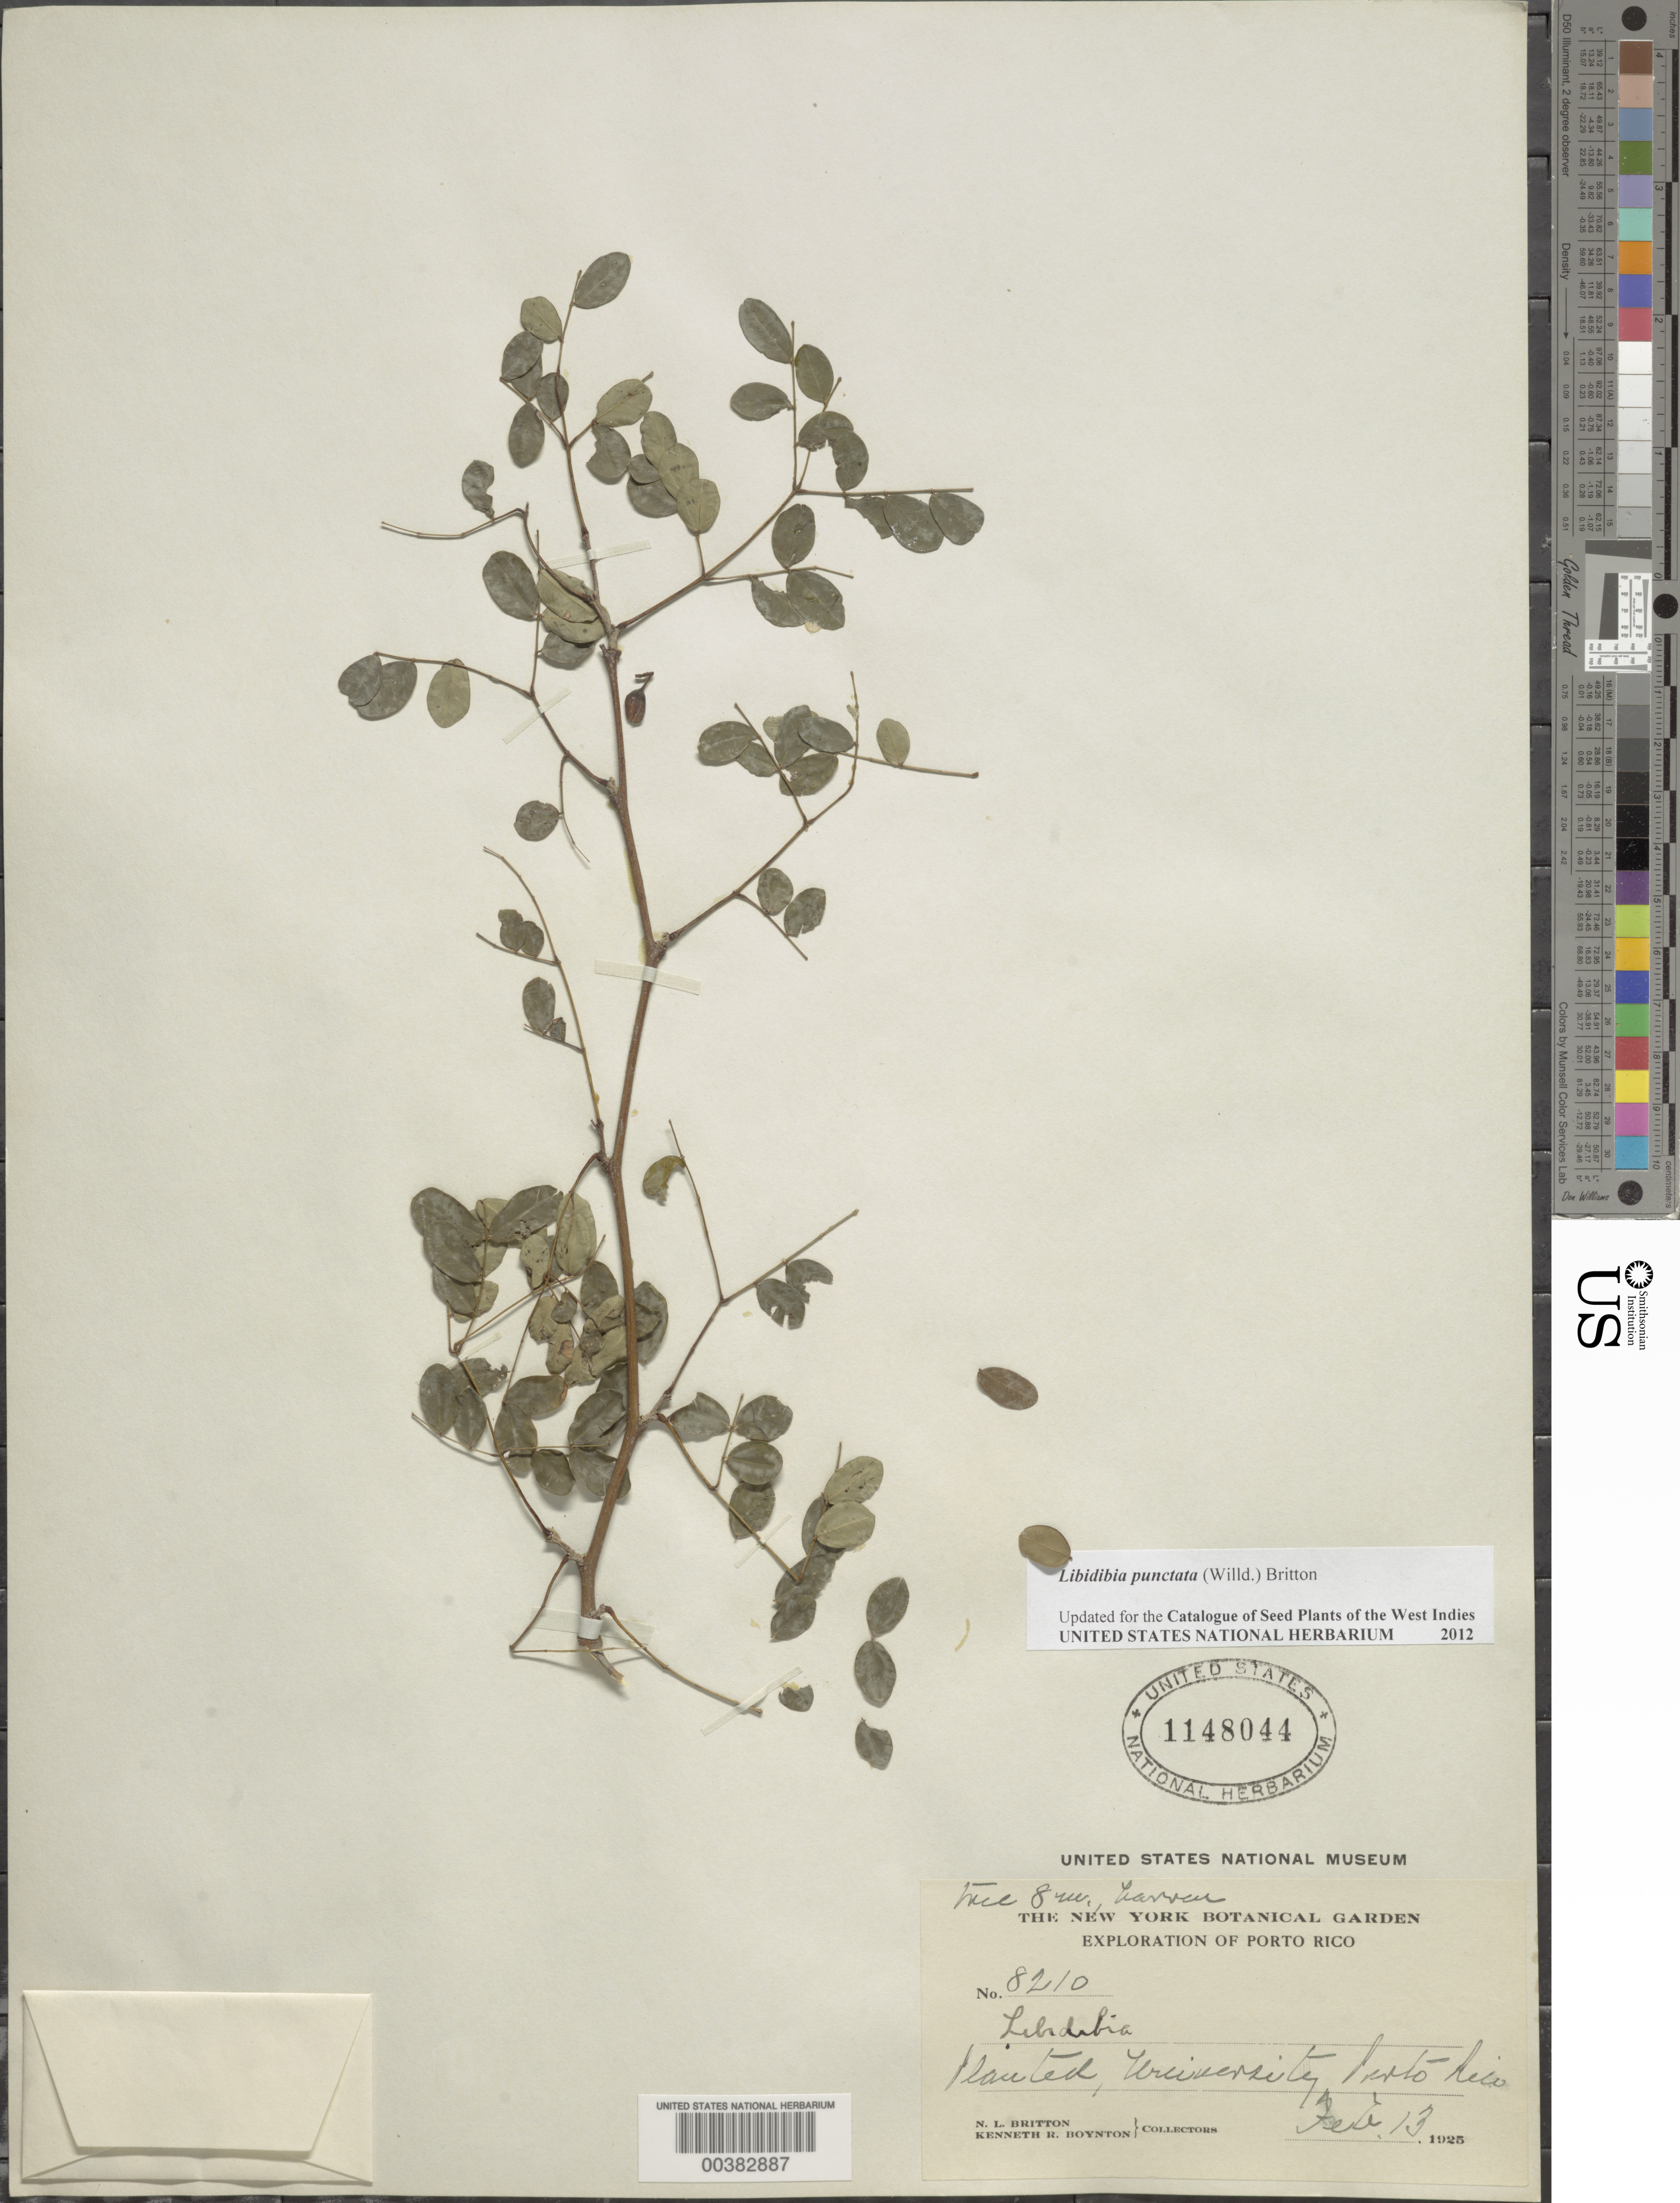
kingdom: Plantae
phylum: Tracheophyta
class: Magnoliopsida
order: Fabales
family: Fabaceae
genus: Libidibia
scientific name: Libidibia punctata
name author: (Willd.) Britton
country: United States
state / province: Massachusetts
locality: Arnold Arboretum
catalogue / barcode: US 1148044